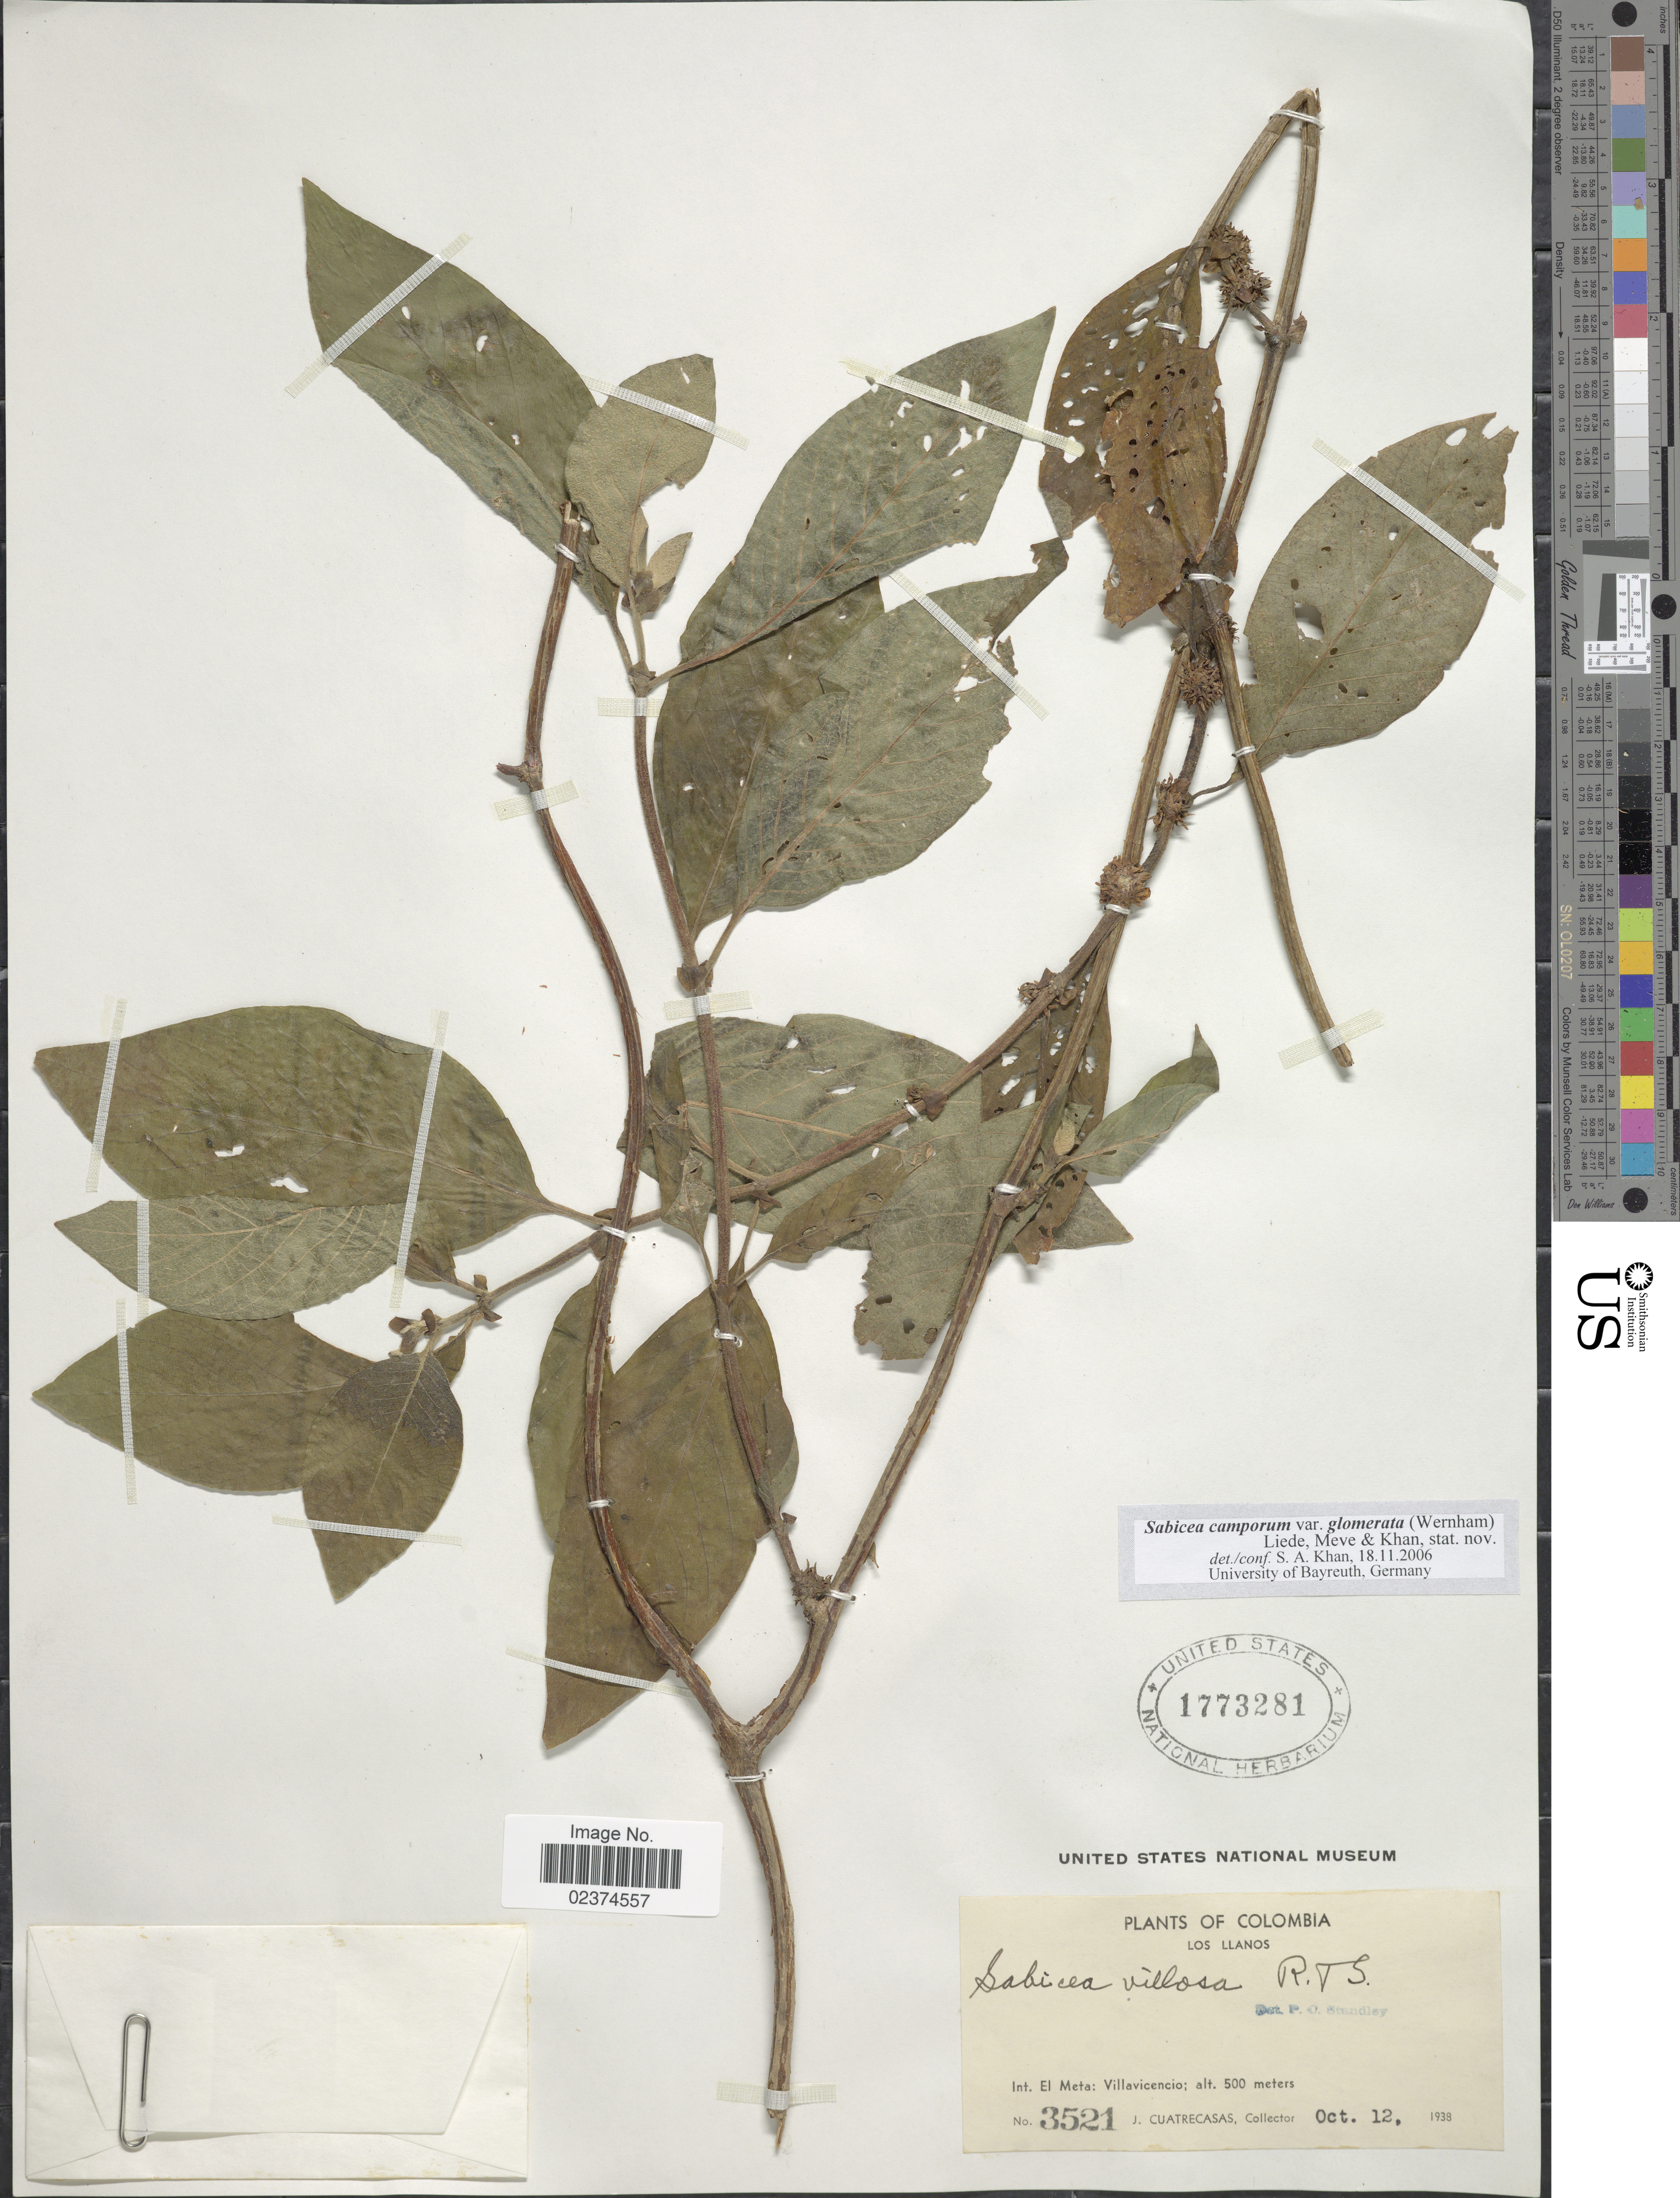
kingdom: Plantae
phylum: Tracheophyta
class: Magnoliopsida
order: Gentianales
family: Rubiaceae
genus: Sabicea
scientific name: Sabicea camporum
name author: Sprague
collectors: J. Cuatrecasas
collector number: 3521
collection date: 1938-10-12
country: Colombia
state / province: Meta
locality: Los Llanos, Int El Meta: Villavicencio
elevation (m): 500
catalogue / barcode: US 1773281